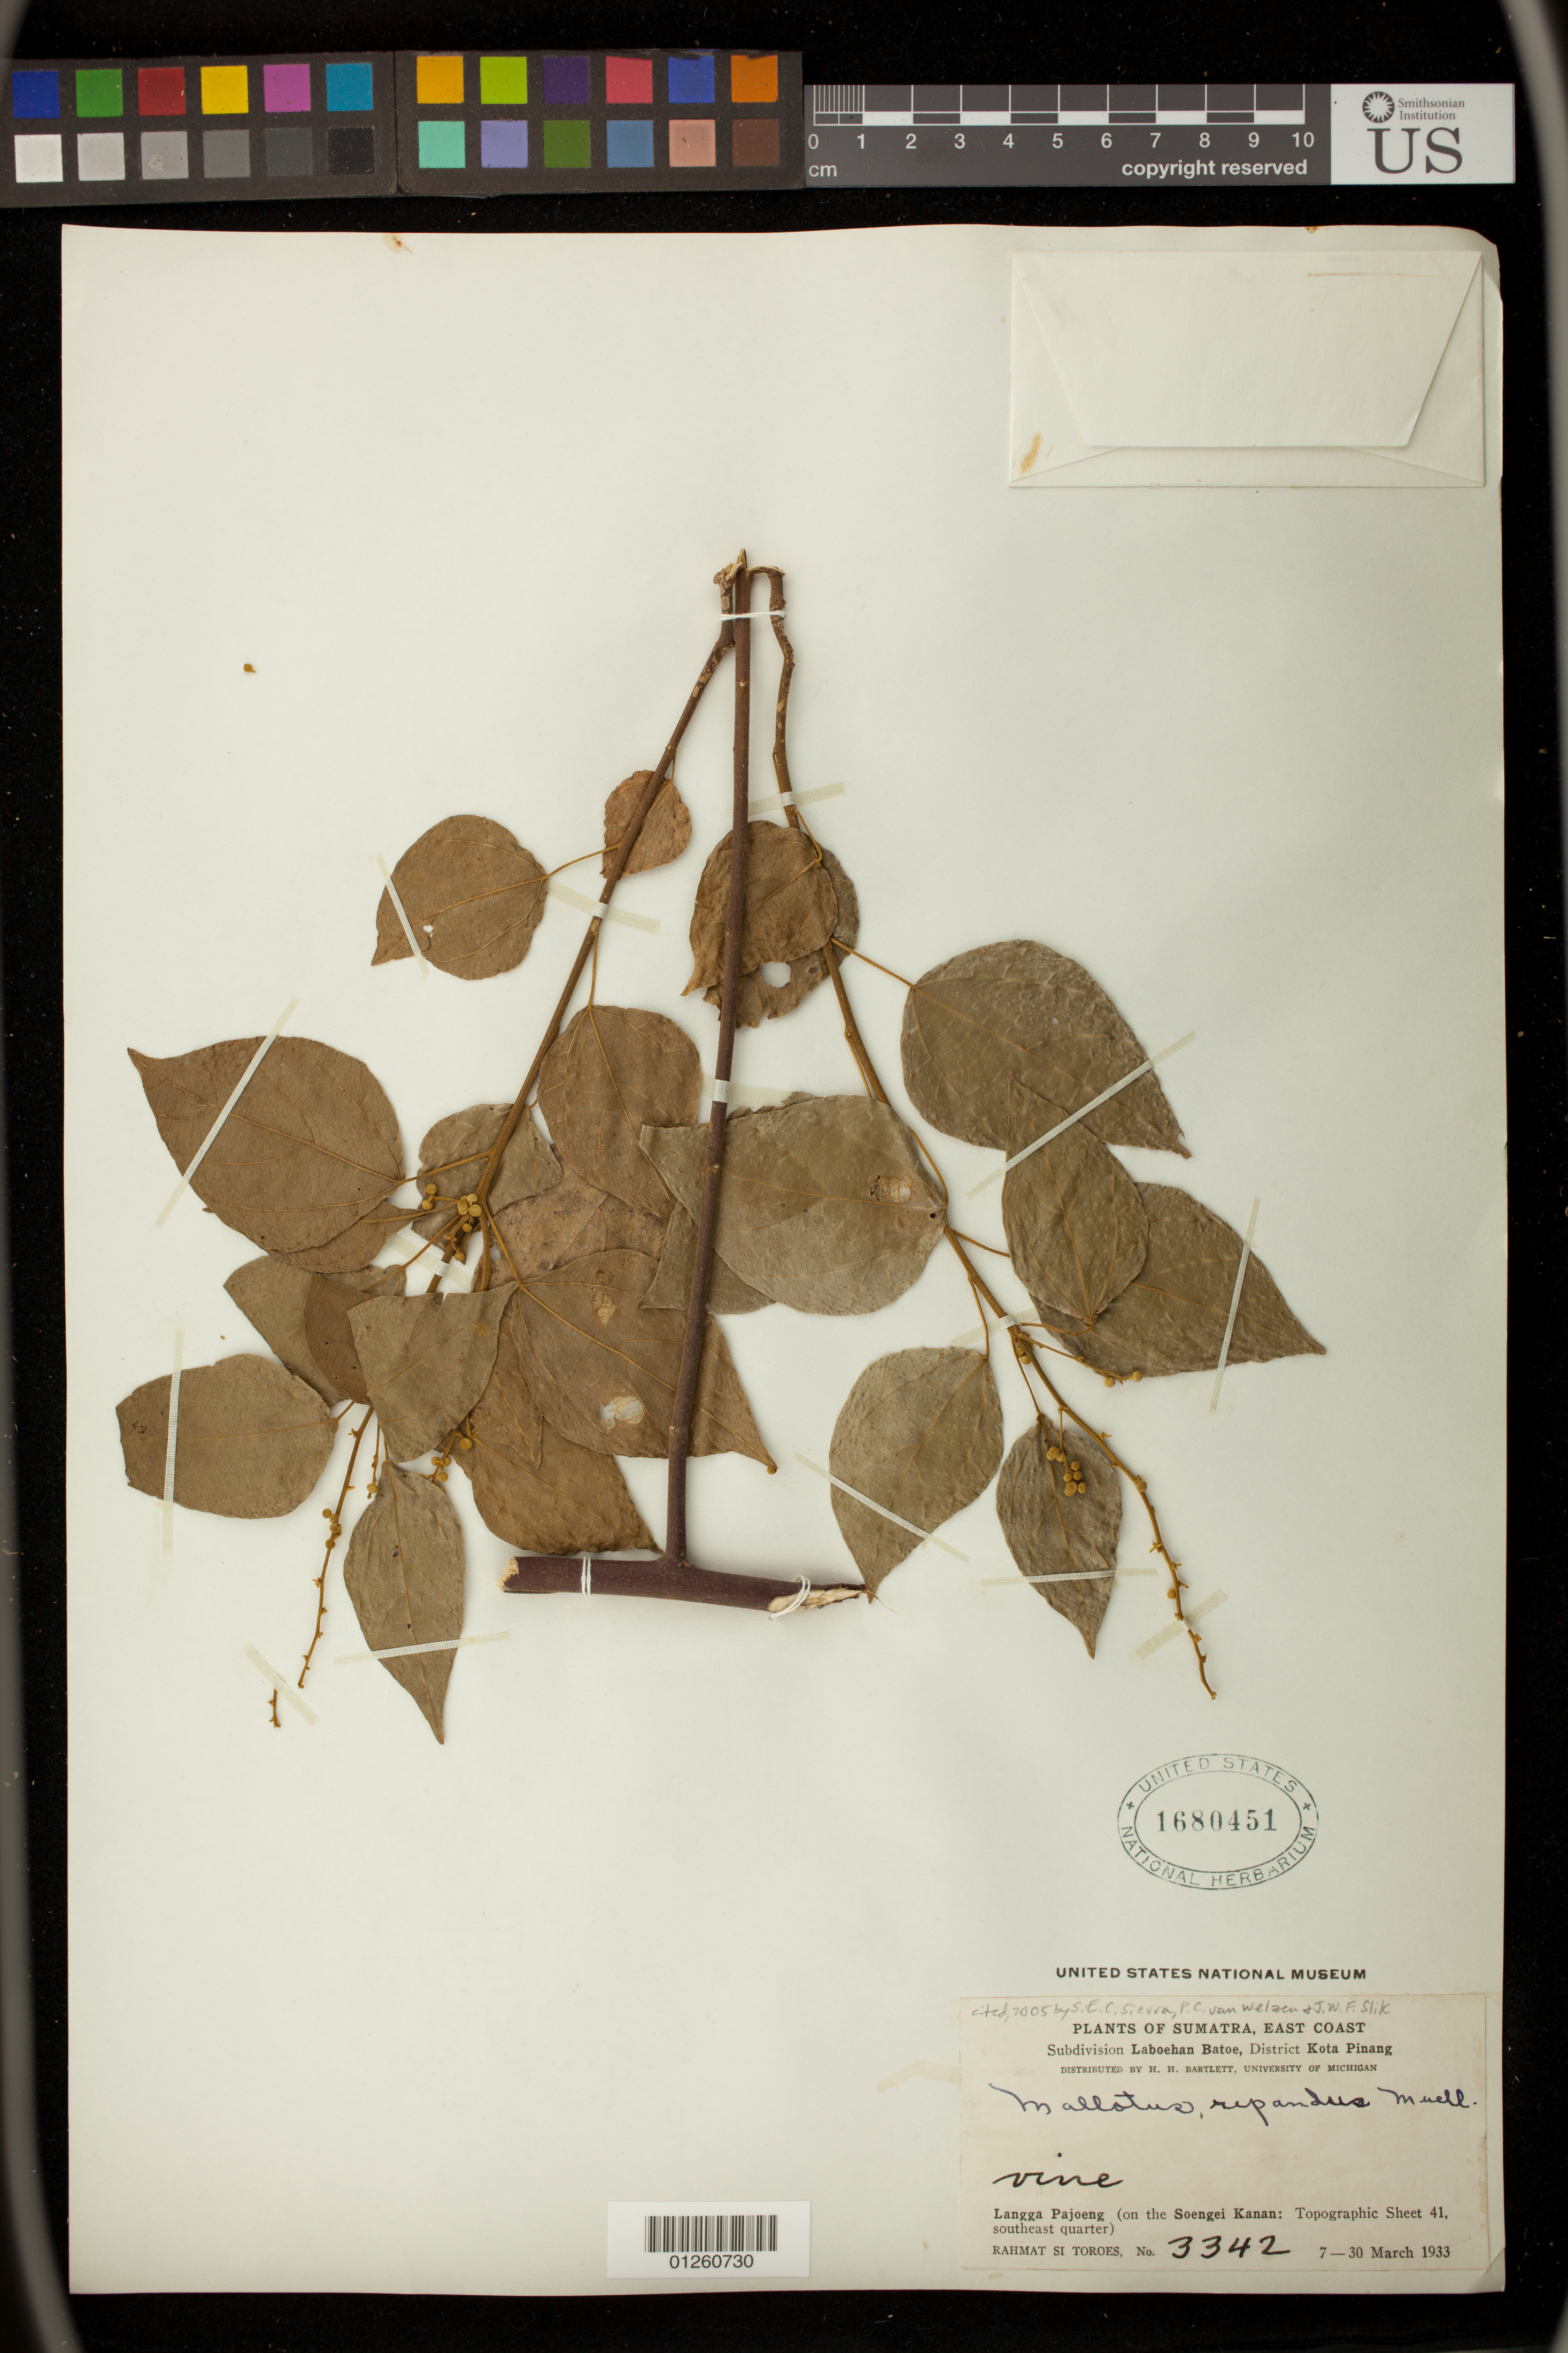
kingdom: Plantae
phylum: Tracheophyta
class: Magnoliopsida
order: Malpighiales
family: Euphorbiaceae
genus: Mallotus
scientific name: Mallotus repandus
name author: (Rottler) Müll. Arg.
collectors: Rahmat Si Boeea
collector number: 3342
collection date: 1933-03-07/1933-03-30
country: Indonesia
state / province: Sumatra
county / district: Sumatera Utara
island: Sumatra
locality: Langga Pajoeng [Langgapayung] (on the Soengei Kanan: Topographic Sheet 41, southeast quarter), Subdivision Laboehan Batoe [Labuhan Batu], District Kota Pinang.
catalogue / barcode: US 1680451